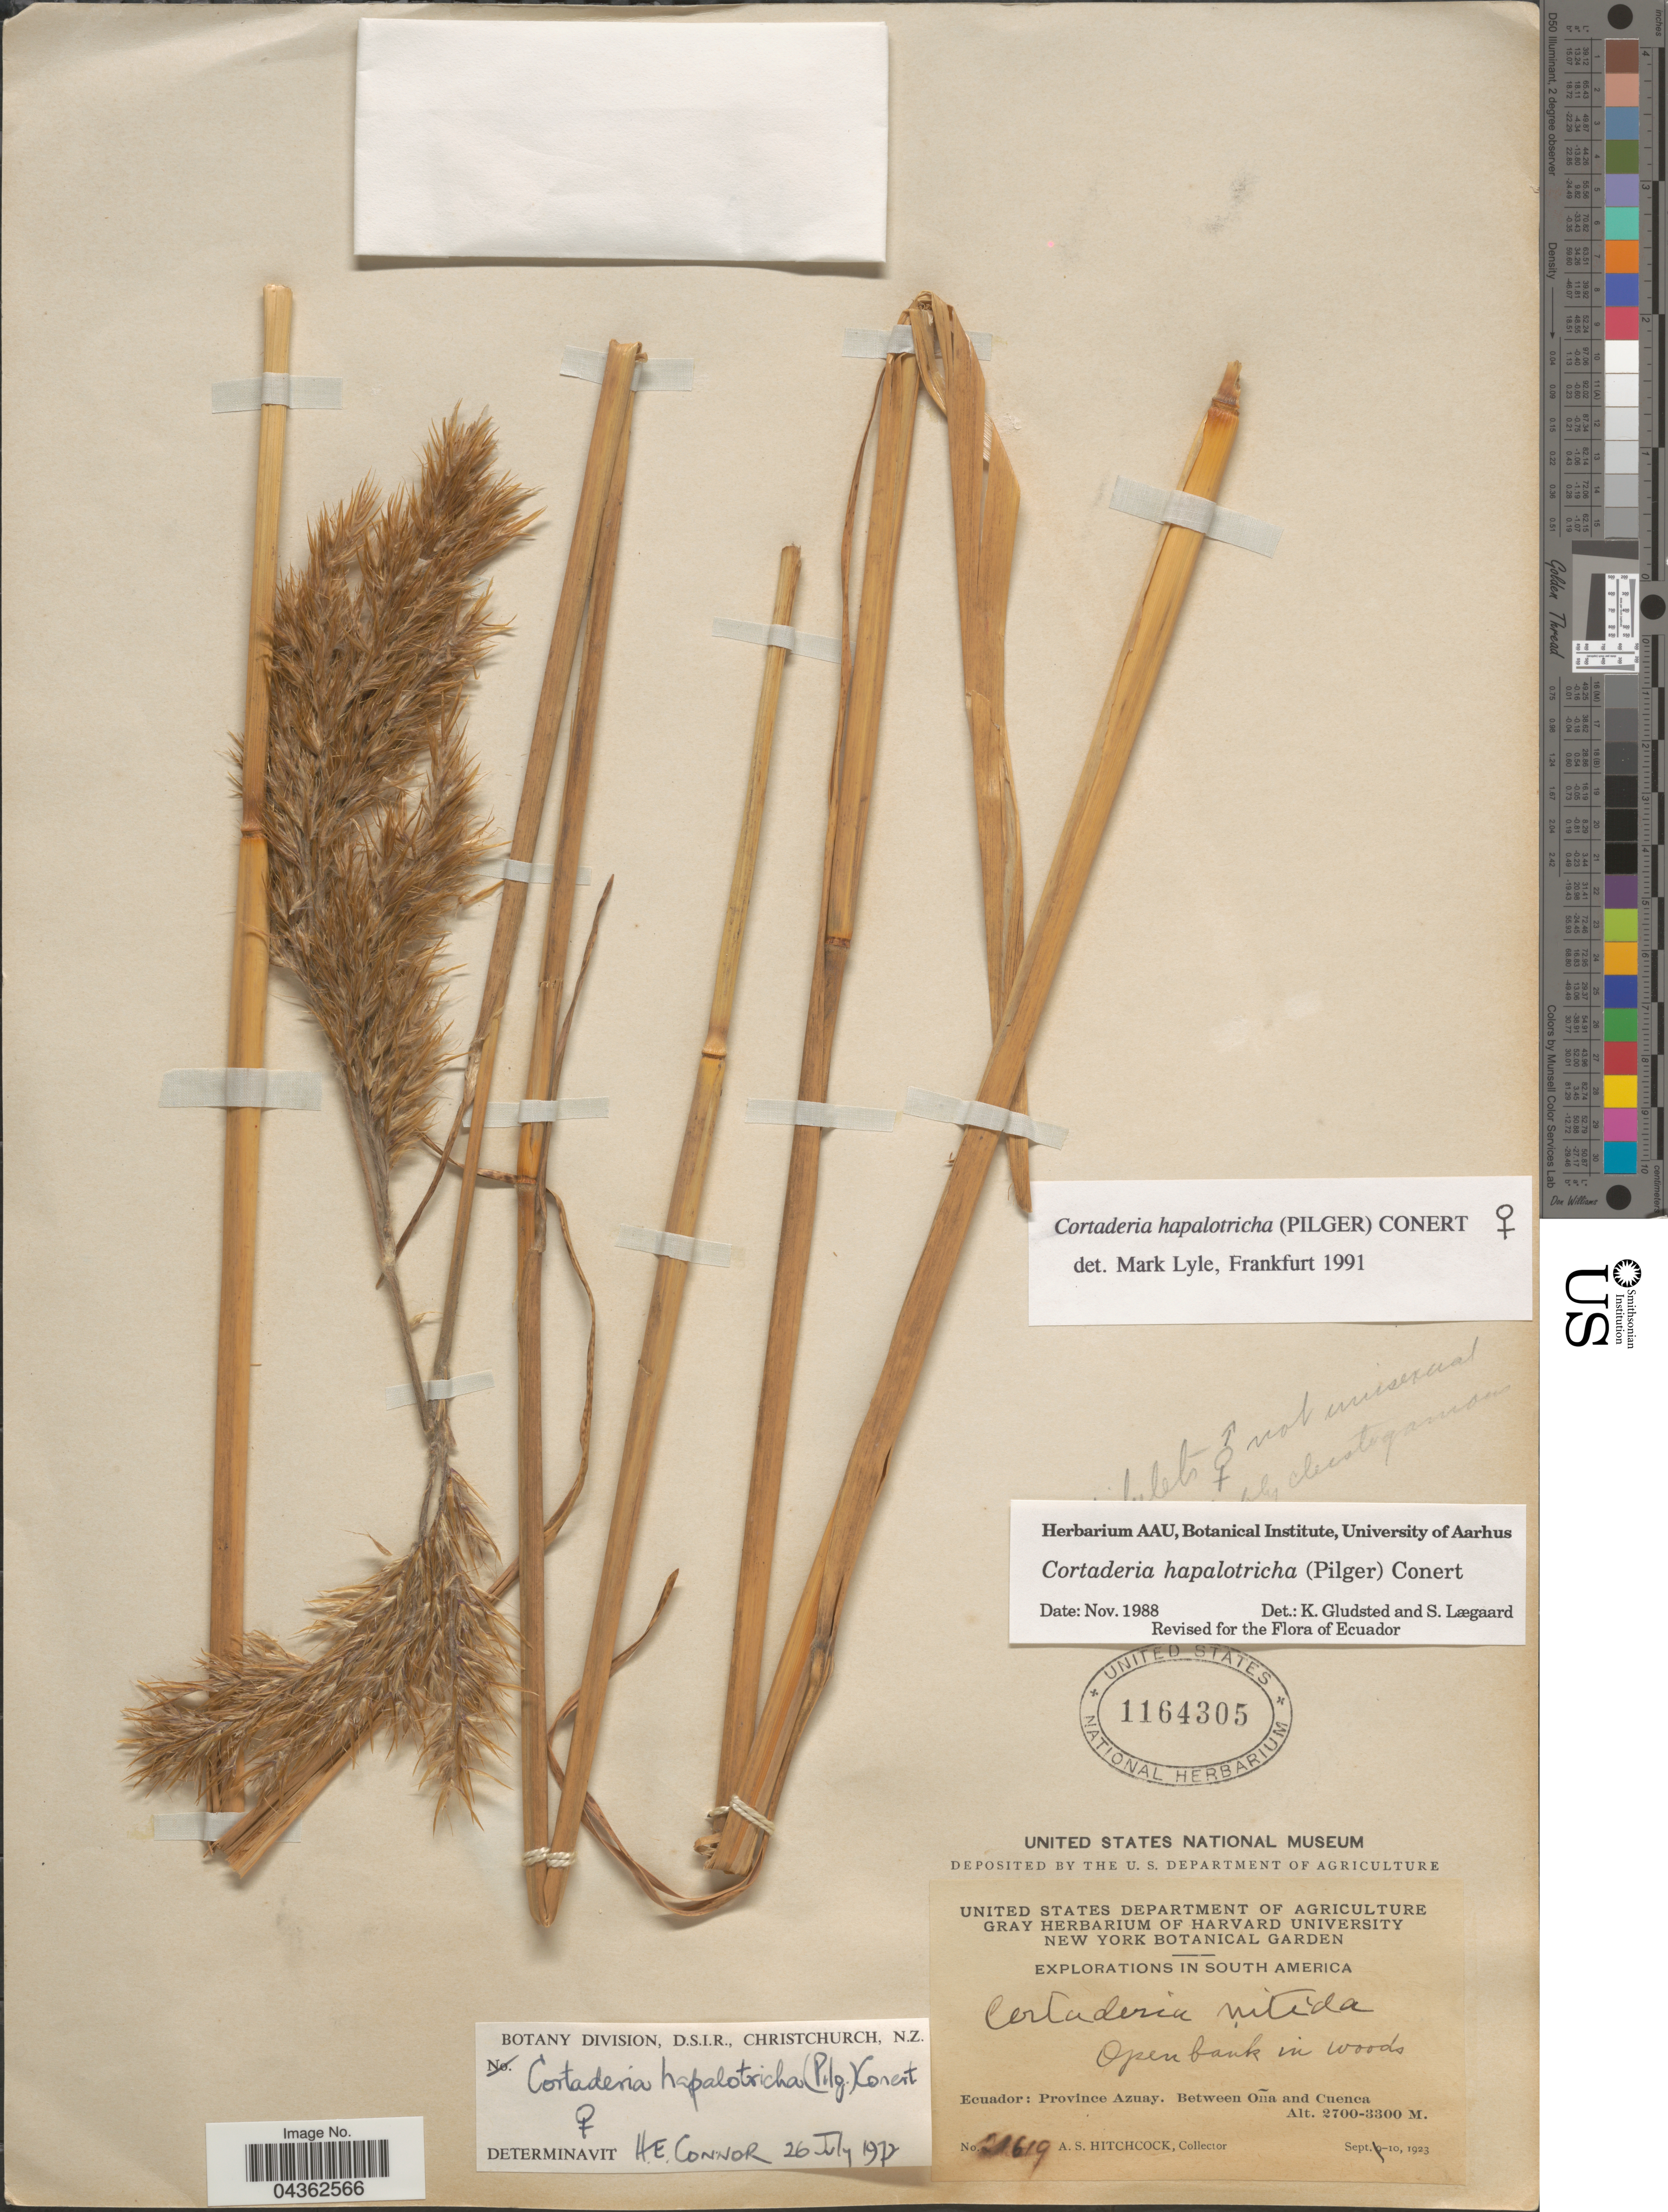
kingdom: Plantae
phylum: Tracheophyta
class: Liliopsida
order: Poales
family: Poaceae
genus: Cortaderia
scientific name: Cortaderia hapalotricha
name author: (Pilg.) Conert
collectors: A. S. Hitchcock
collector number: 21619*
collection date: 1923-09-10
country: Ecuador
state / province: Azuay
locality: Explorations in South America. Between Oña and Cuenca.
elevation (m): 2700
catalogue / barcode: US 1164305